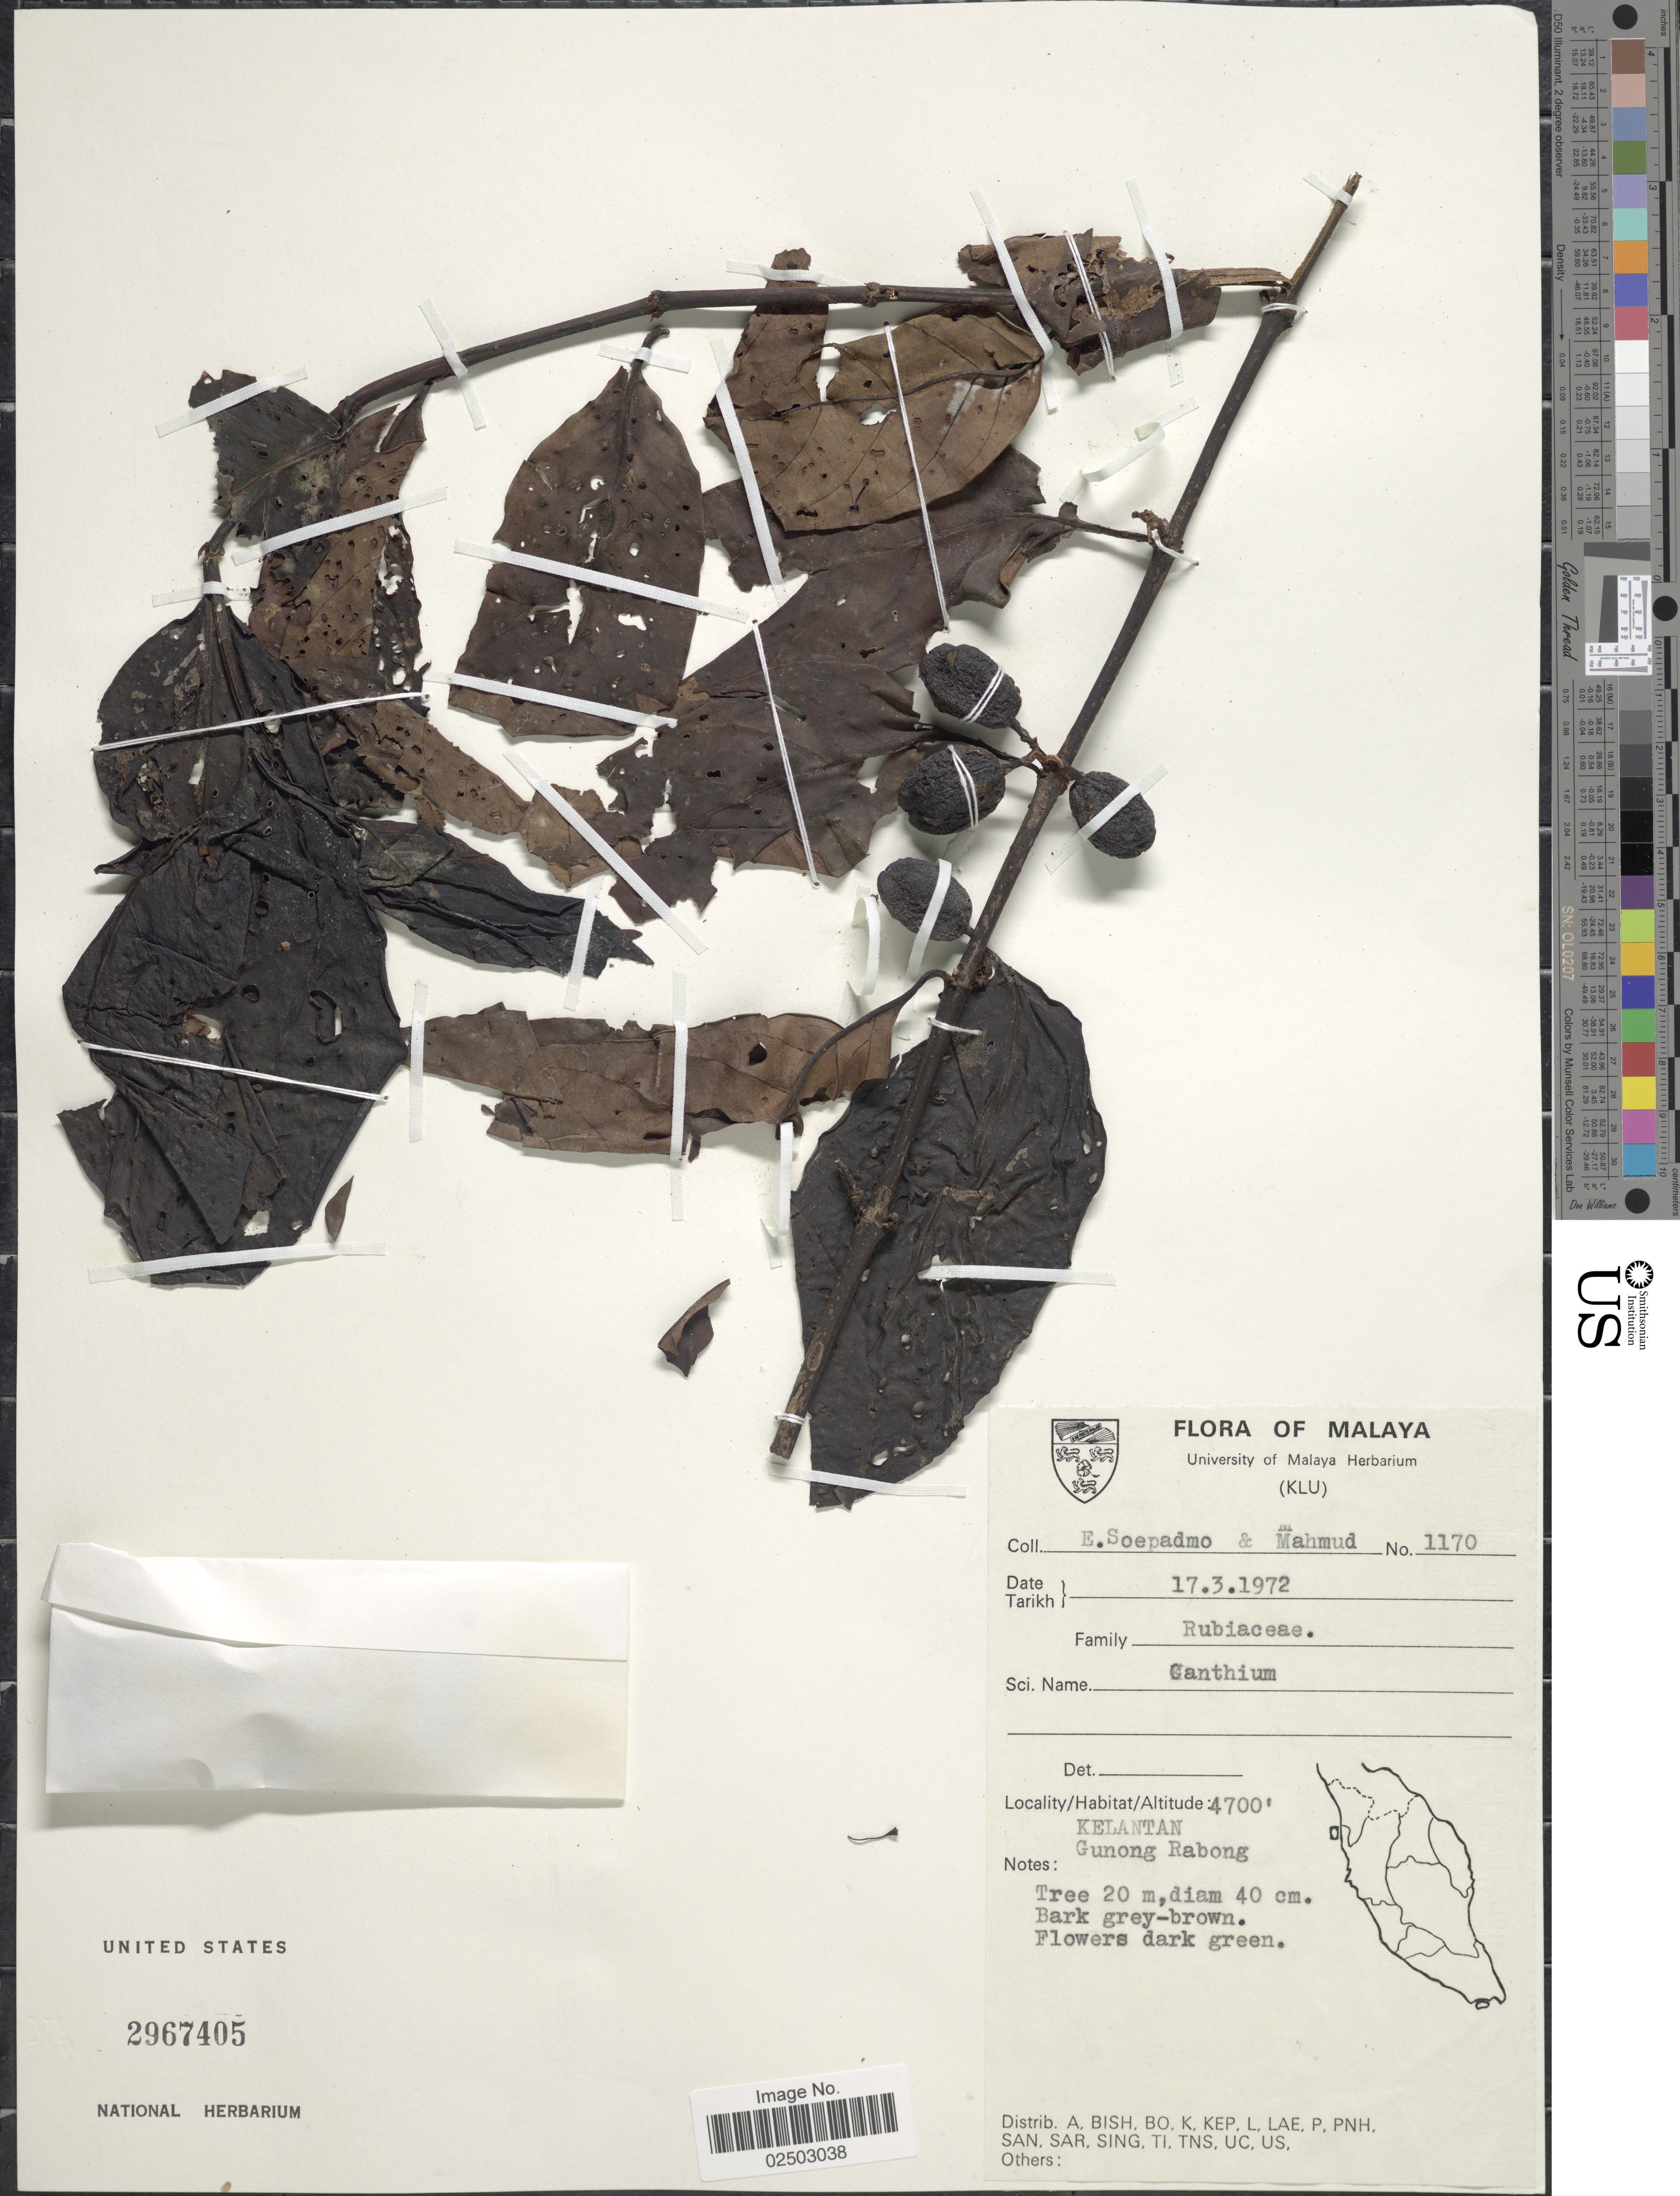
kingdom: Plantae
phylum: Tracheophyta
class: Magnoliopsida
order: Gentianales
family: Rubiaceae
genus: Bridsonia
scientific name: Bridsonia chamaedendrum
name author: (Kuntze) Verstraete & A.E. van Wyk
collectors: E. Soepadmo & -. Mahmud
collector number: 1170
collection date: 1972-03-17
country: Malaysia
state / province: Kelantan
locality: Malaya, Gunong Rabong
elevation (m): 1433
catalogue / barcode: US 2967405